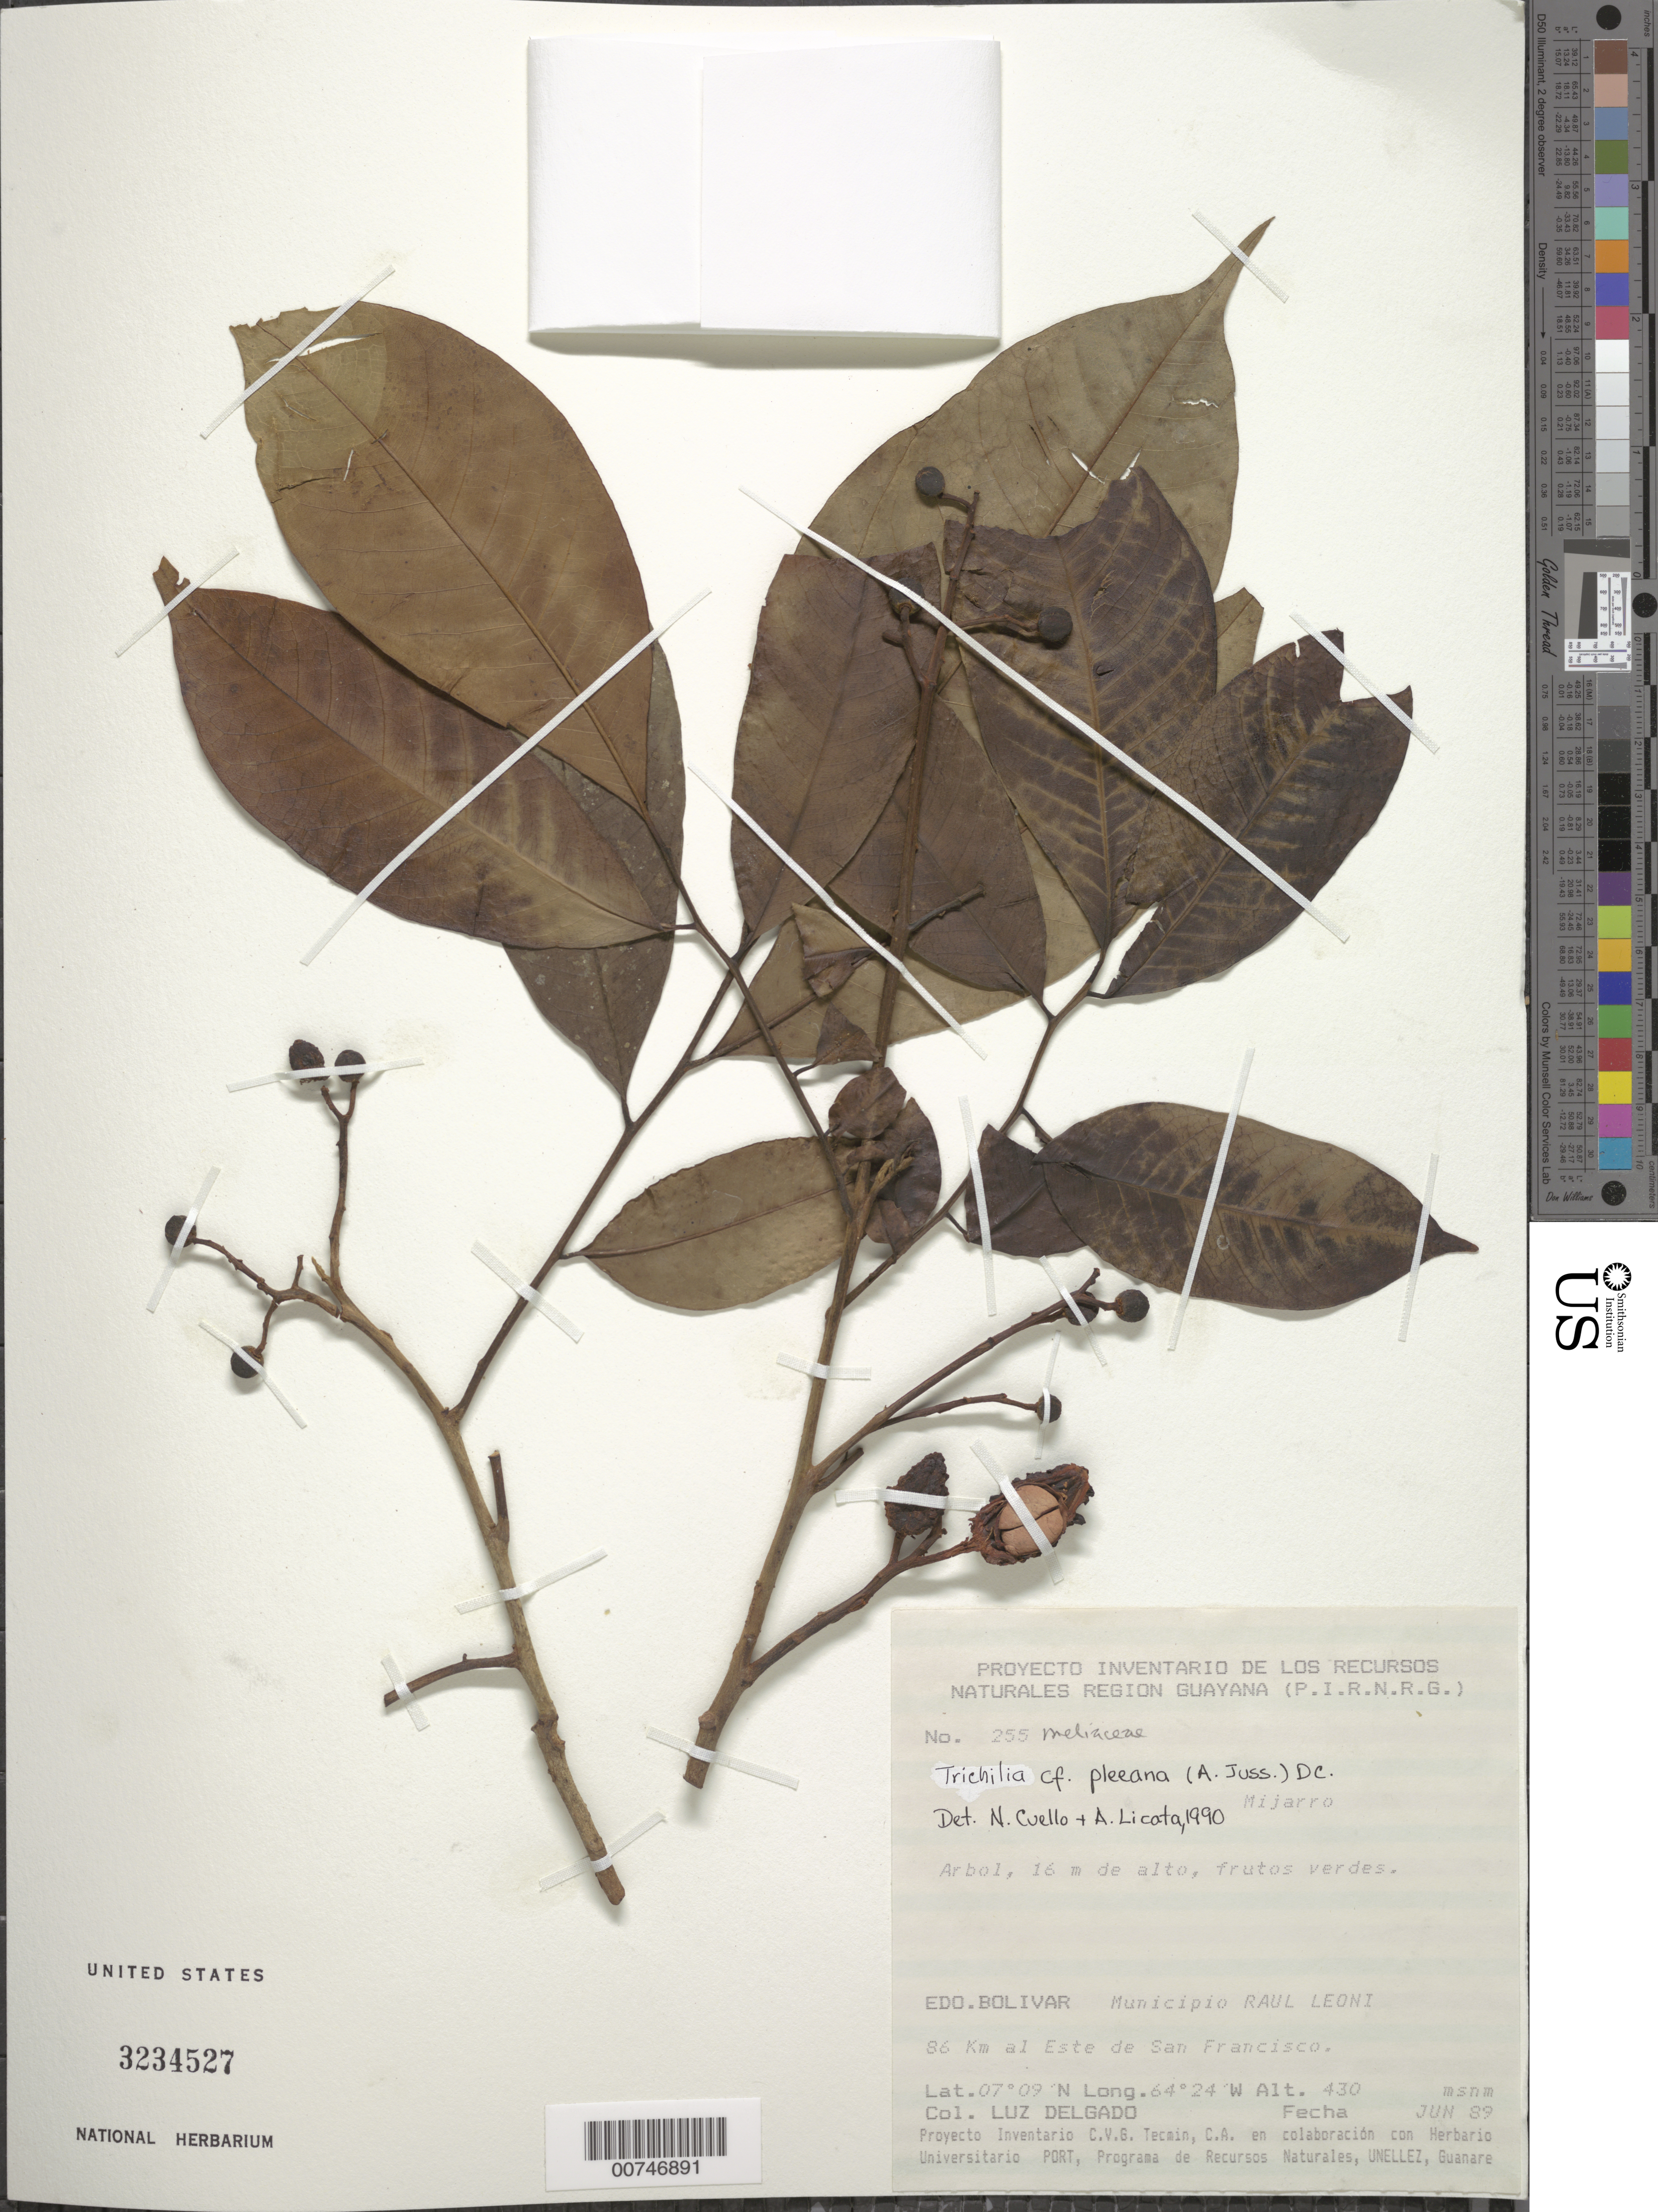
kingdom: Plantae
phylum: Tracheophyta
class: Magnoliopsida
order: Sapindales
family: Meliaceae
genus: Trichilia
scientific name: Trichilia pleeana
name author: (A. Juss.) C. DC.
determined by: Cuello, Nidia L.; Licata, A.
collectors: L. Delgado V.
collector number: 255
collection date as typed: Jun-89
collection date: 1989-06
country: Venezuela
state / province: Bolívar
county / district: Angostura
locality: Mun. Raúl Leoni [=Angostura], 86 km E of San Francisco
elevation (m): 430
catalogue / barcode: US 3234527